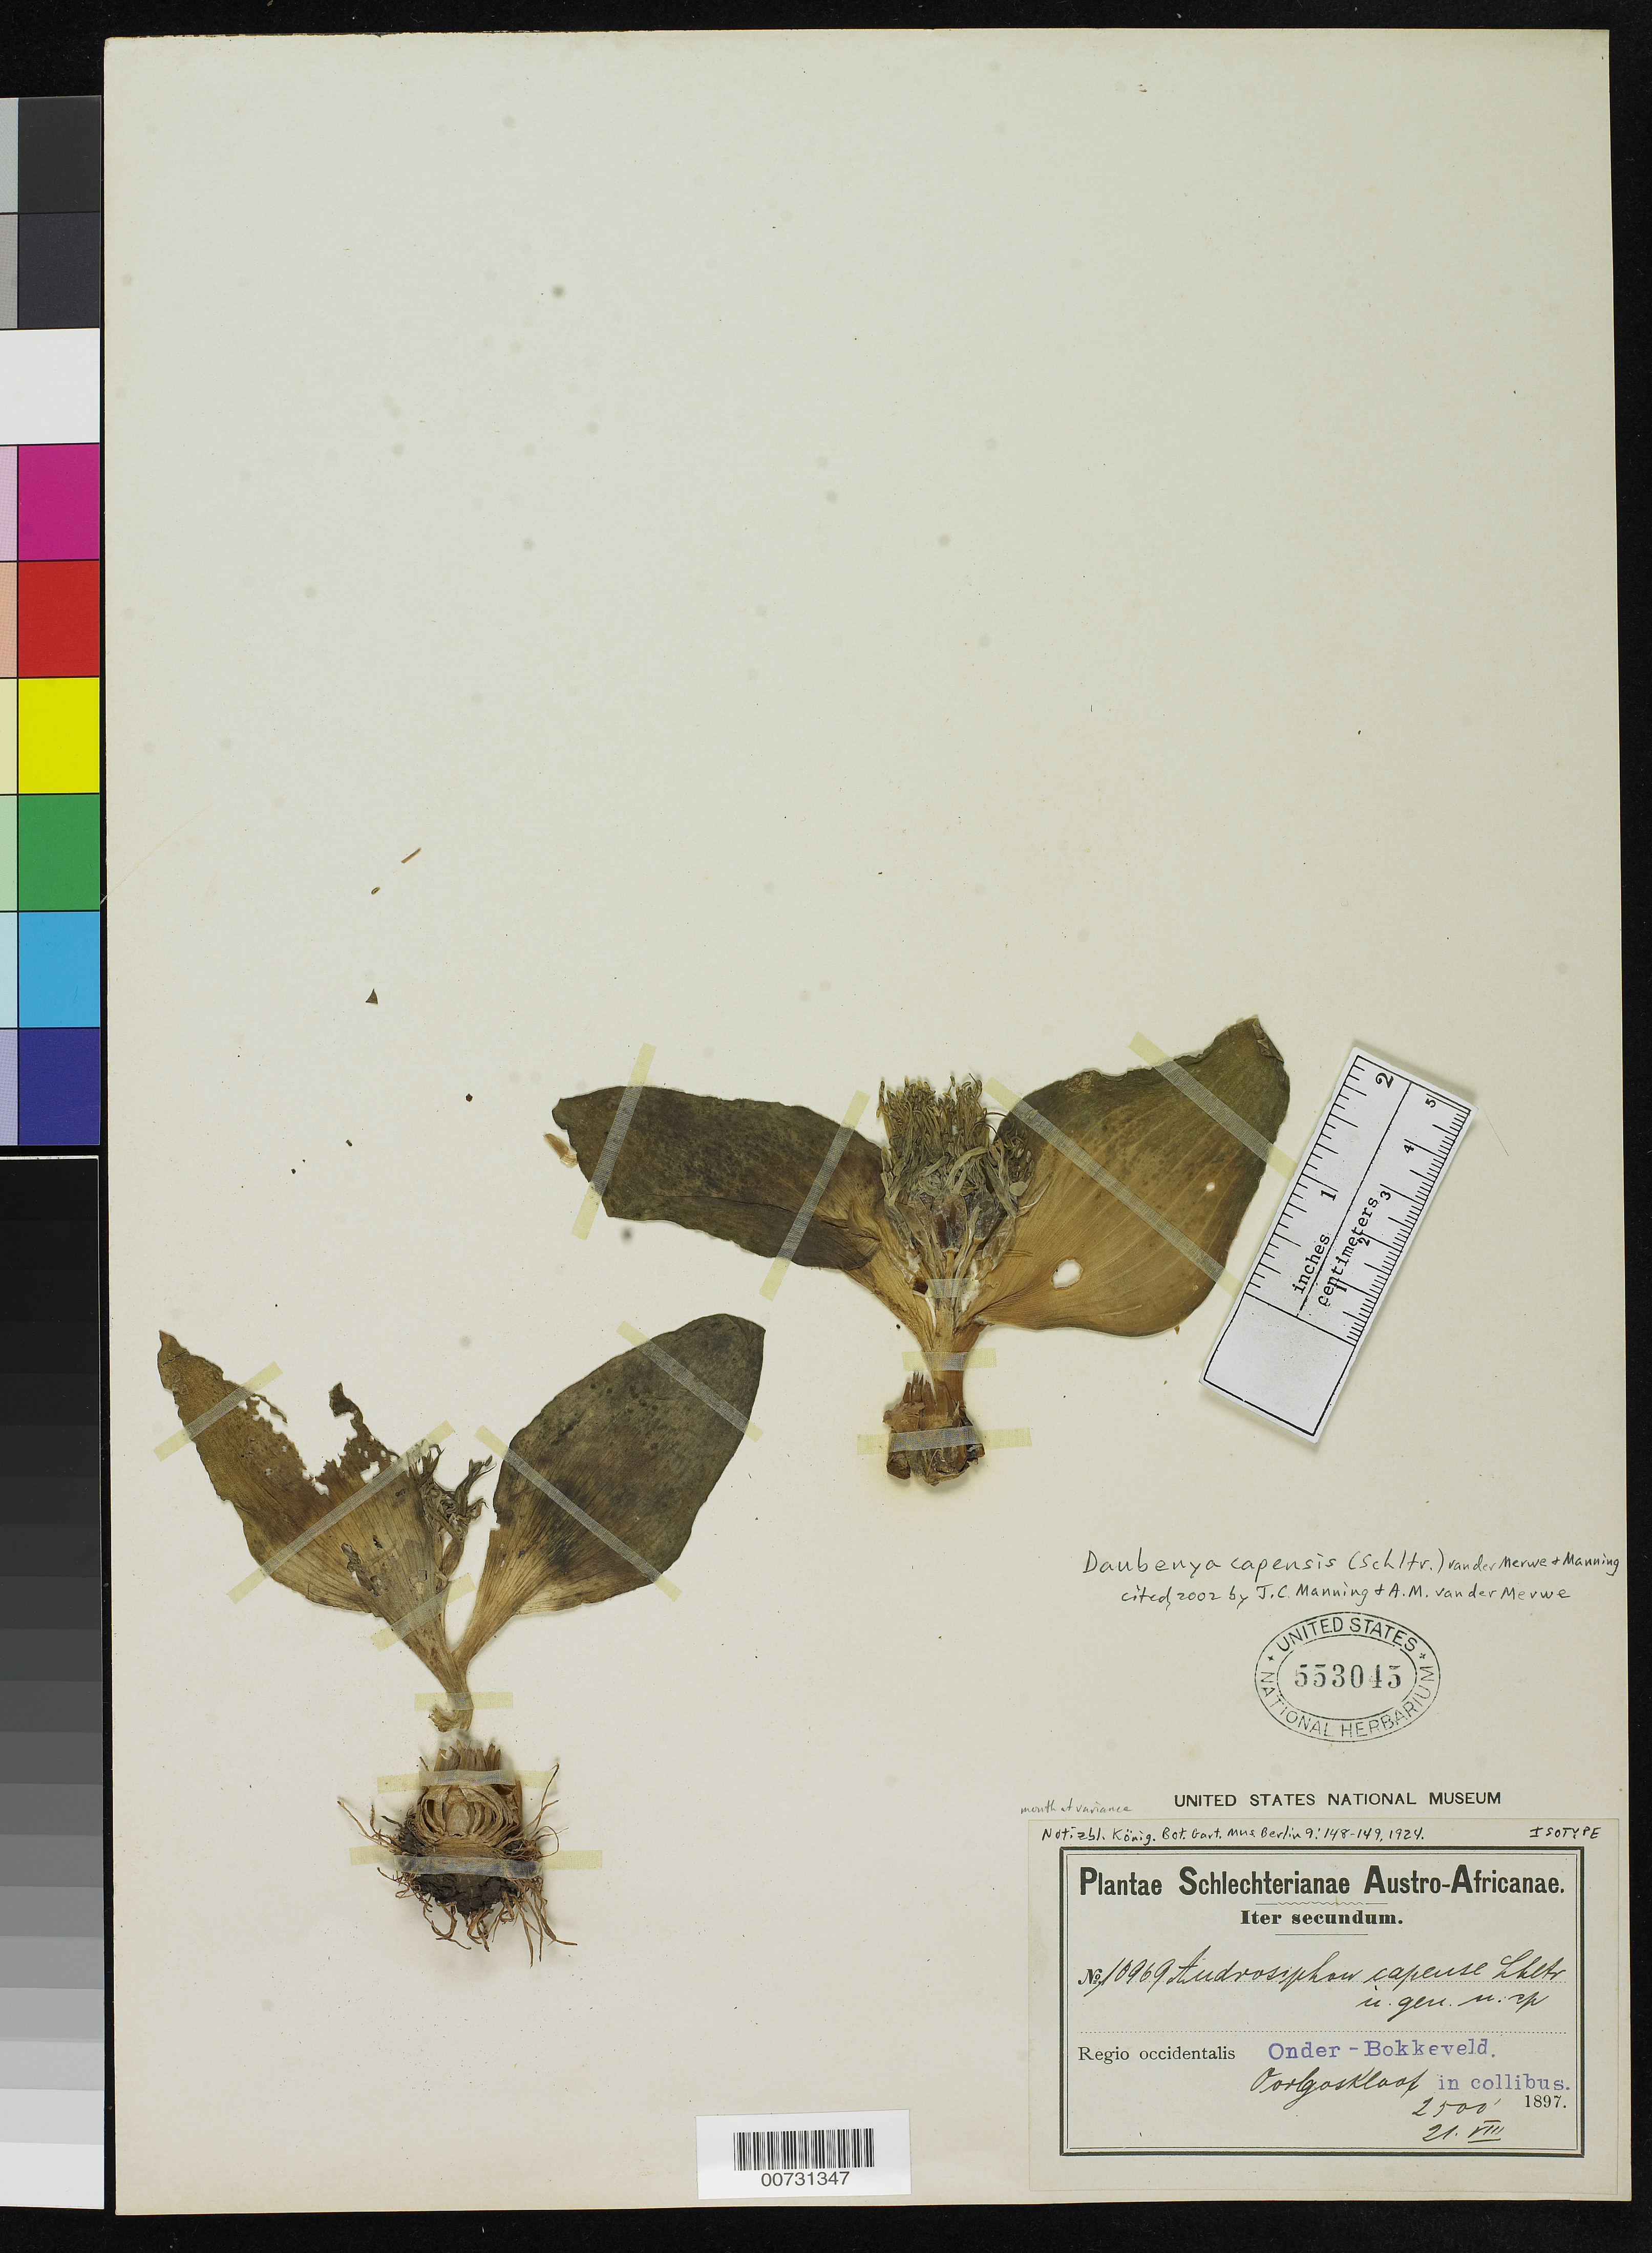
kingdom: Plantae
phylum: Tracheophyta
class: Liliopsida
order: Asparagales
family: Asparagaceae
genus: Androsiphon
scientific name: Androsiphon capensis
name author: Schltr.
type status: Possible Isotype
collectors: F. R. R. Schlechter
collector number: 10969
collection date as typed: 21 Aug 1897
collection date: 1897-08-21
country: South Africa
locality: Regio occidentalis, Onder-Bokkeveld, Oorlogskloof, in collibus.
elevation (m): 762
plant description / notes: Cited 2002 by J.C. Manning & A.M. van der Merwe.; Collection date on label is Aug. 1897, but cited in protologue as July 1897; other data match protologue.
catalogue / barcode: US 553045